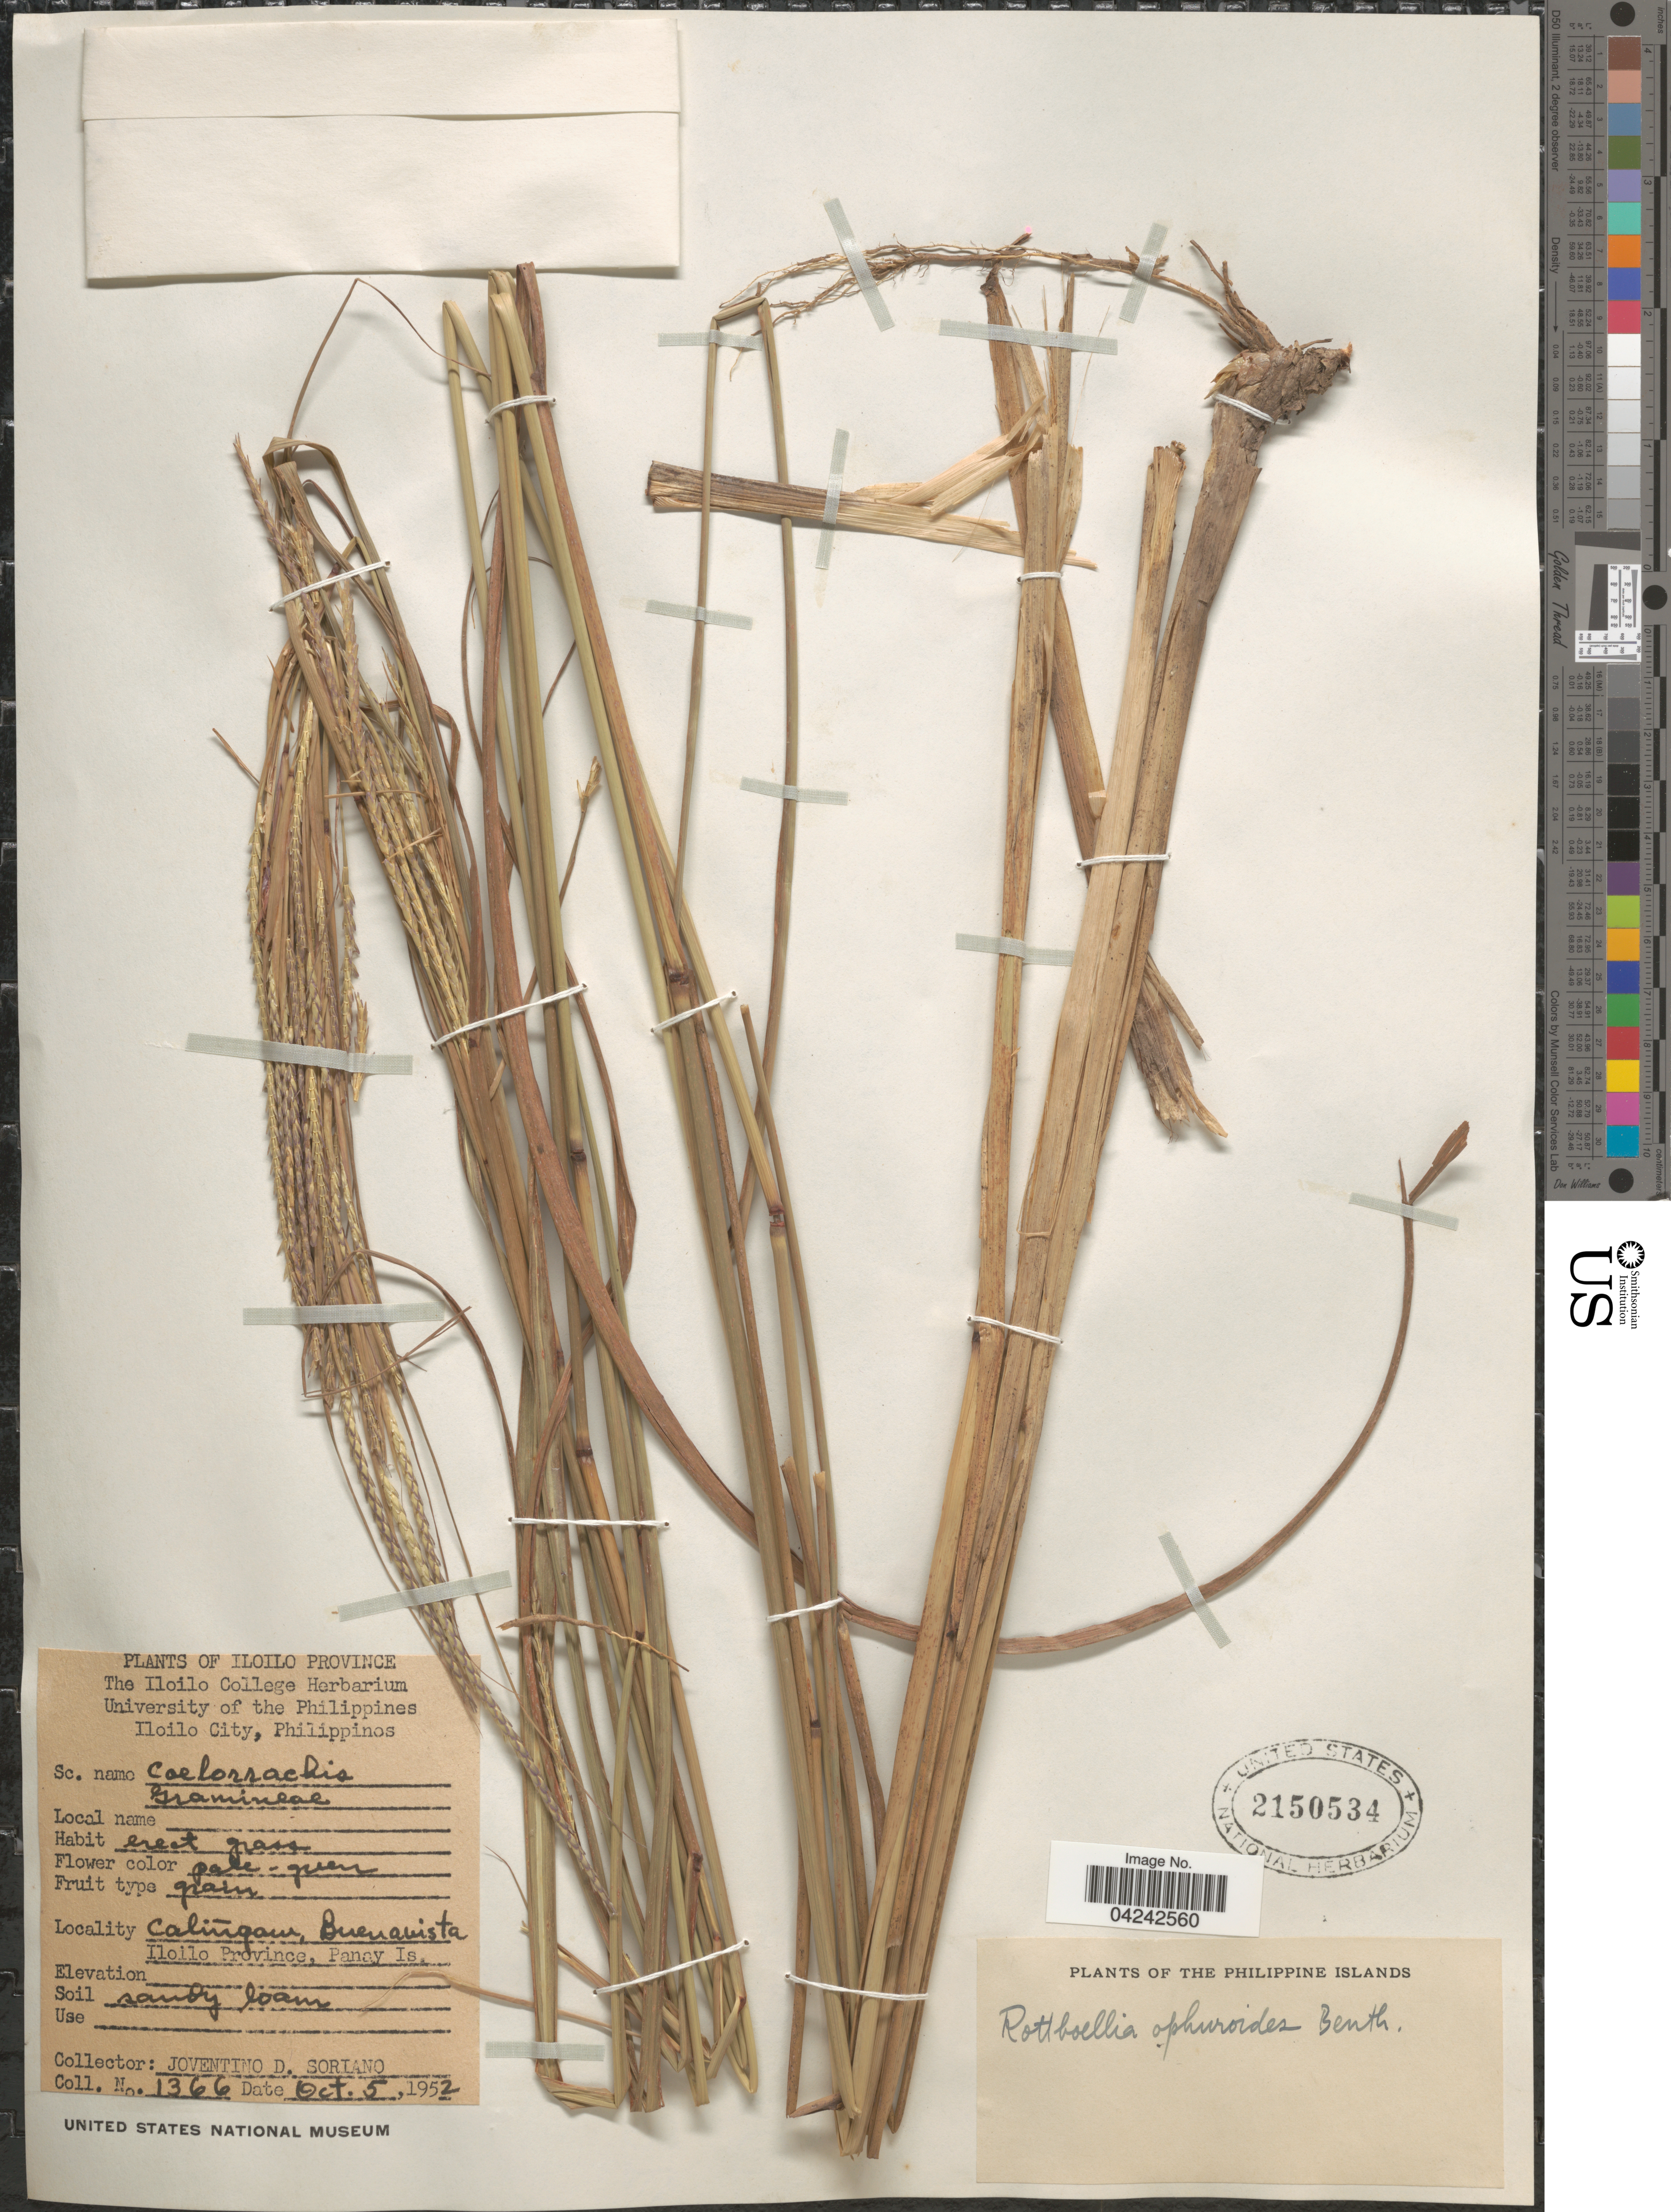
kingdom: Plantae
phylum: Tracheophyta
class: Liliopsida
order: Poales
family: Poaceae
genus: Rottboellia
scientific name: Rottboellia rottboellioides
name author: (R. Br.) Druce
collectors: J. Soriano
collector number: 1366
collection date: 1952-10-05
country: Philippines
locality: Philippine Islands. Iloilo Province. Calingan, Buenavista. Iloilo Province, Panay Is.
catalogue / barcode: US 2150534